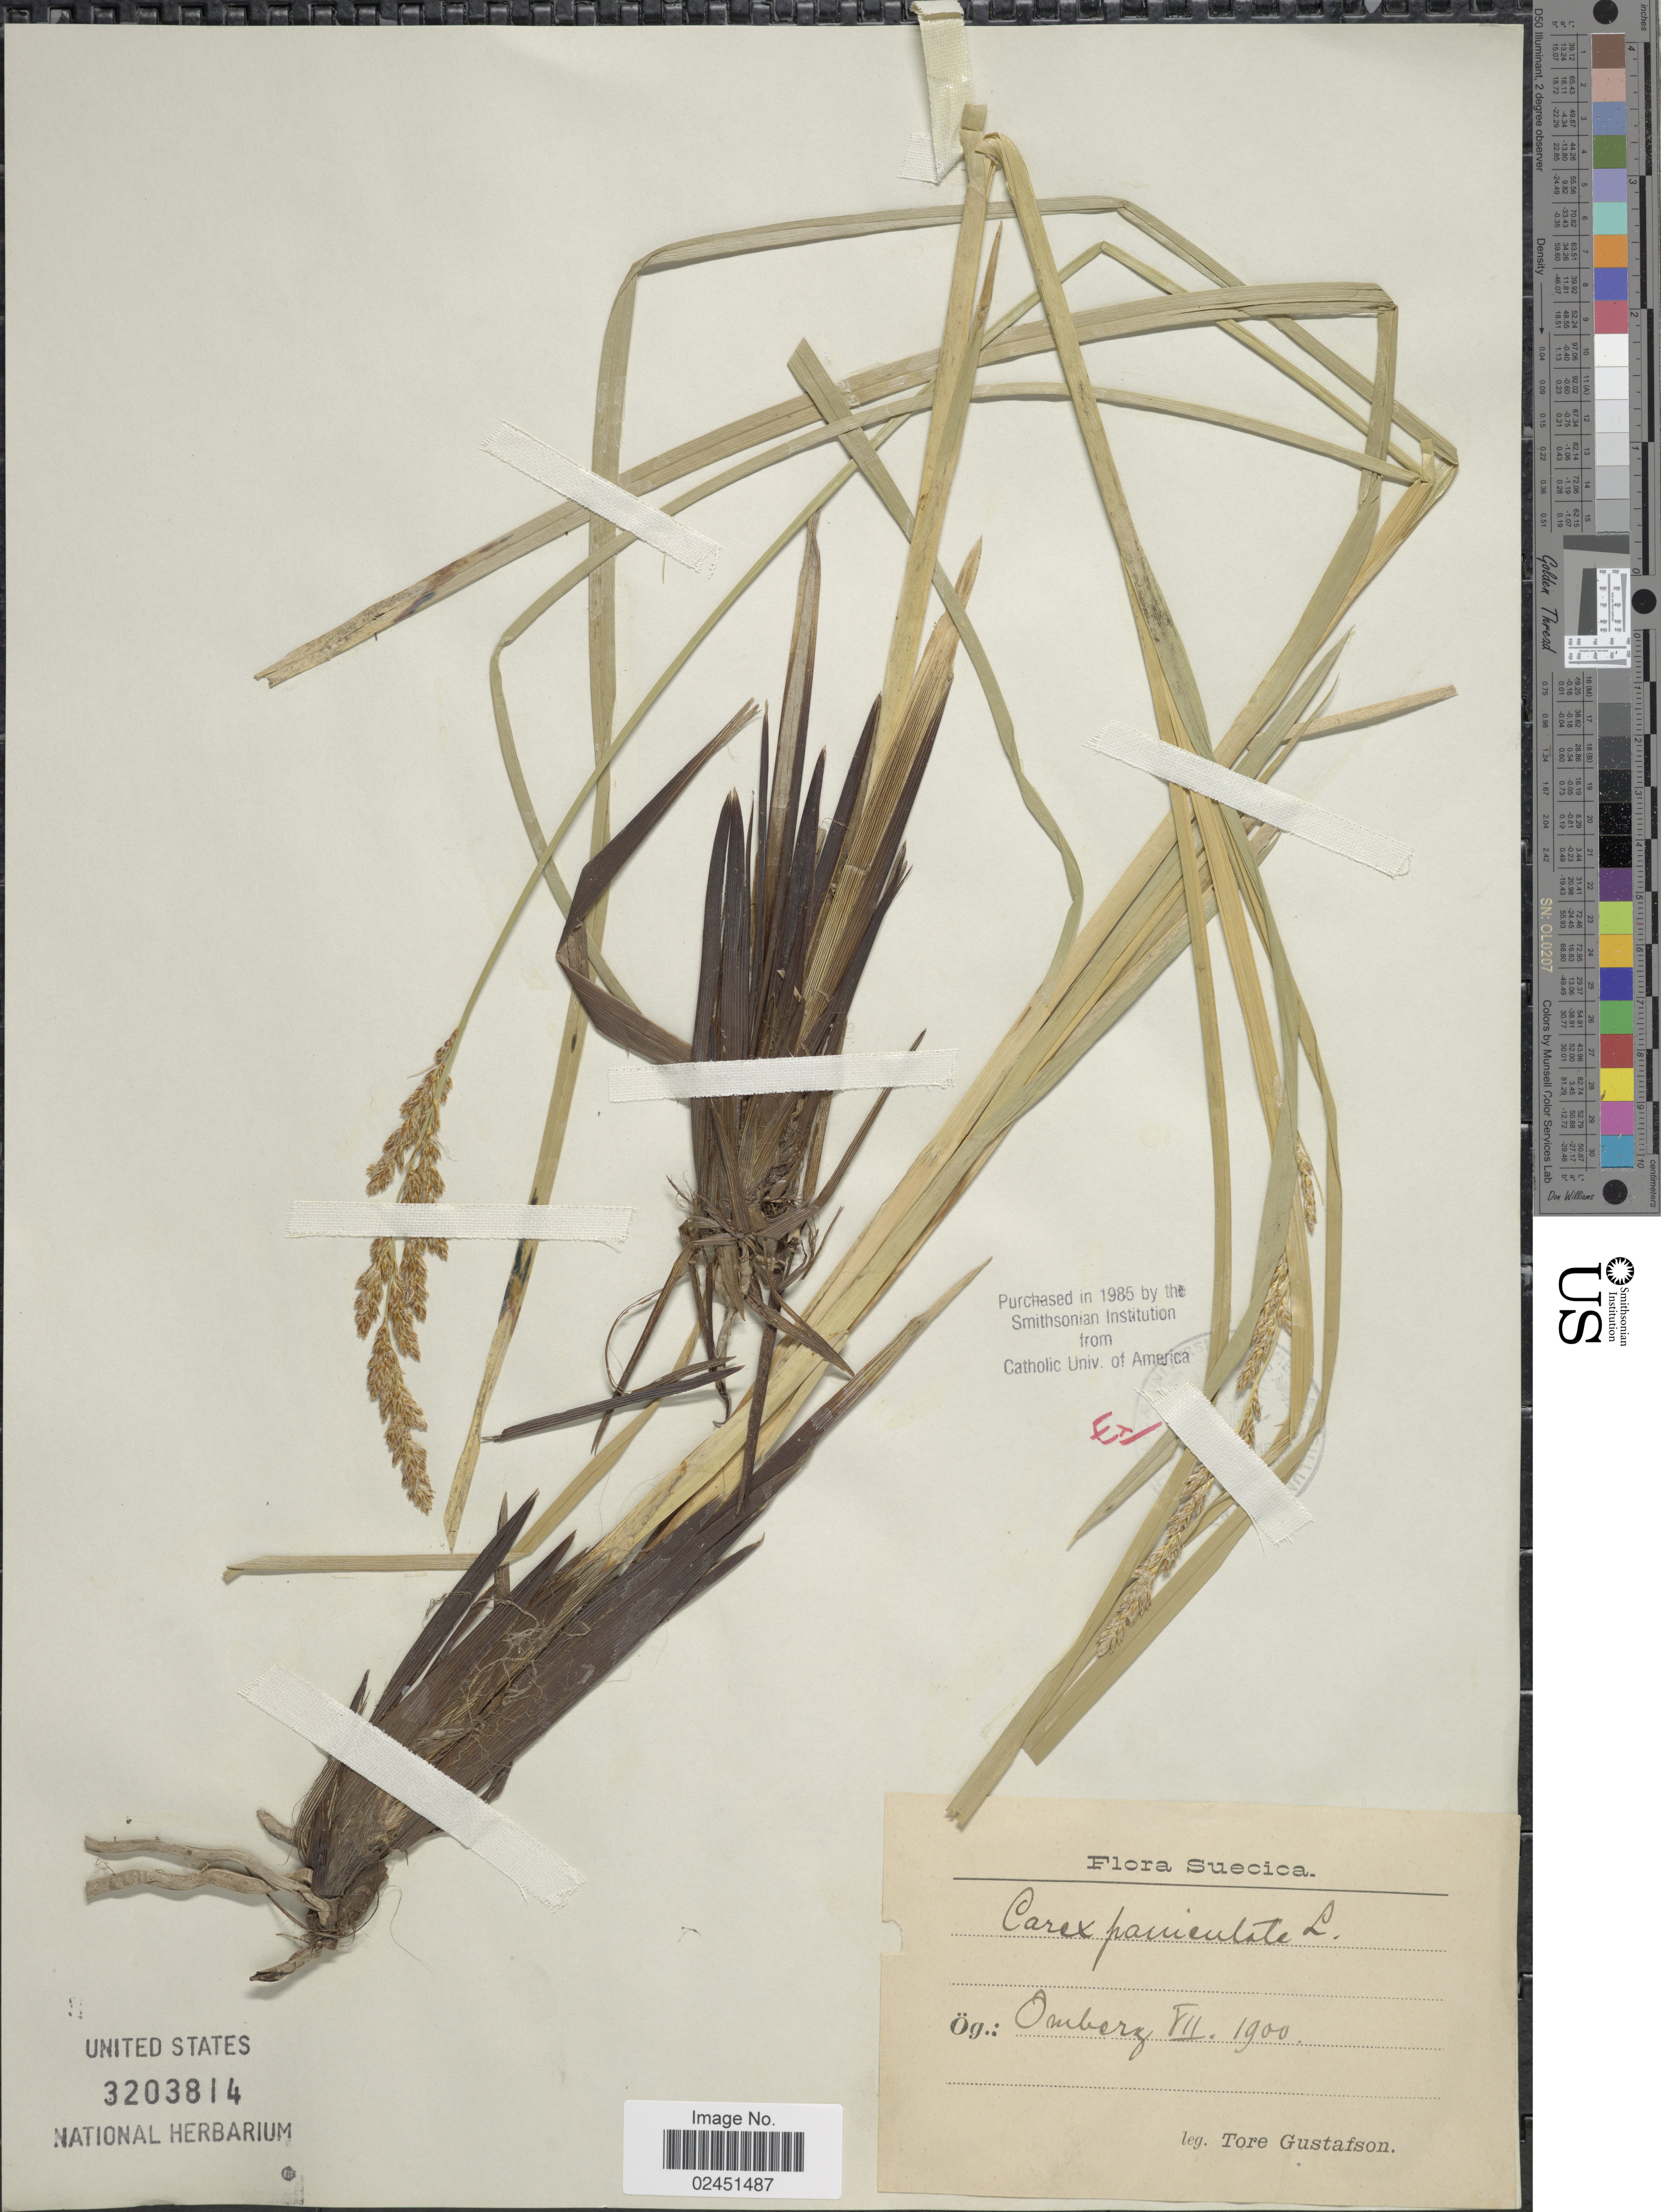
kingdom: Plantae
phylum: Tracheophyta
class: Liliopsida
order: Poales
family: Cyperaceae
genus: Carex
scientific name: Carex paniculata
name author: L.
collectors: T. Gustafson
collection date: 1900-07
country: Sweden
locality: Ög.: Omberg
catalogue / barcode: US 3203814